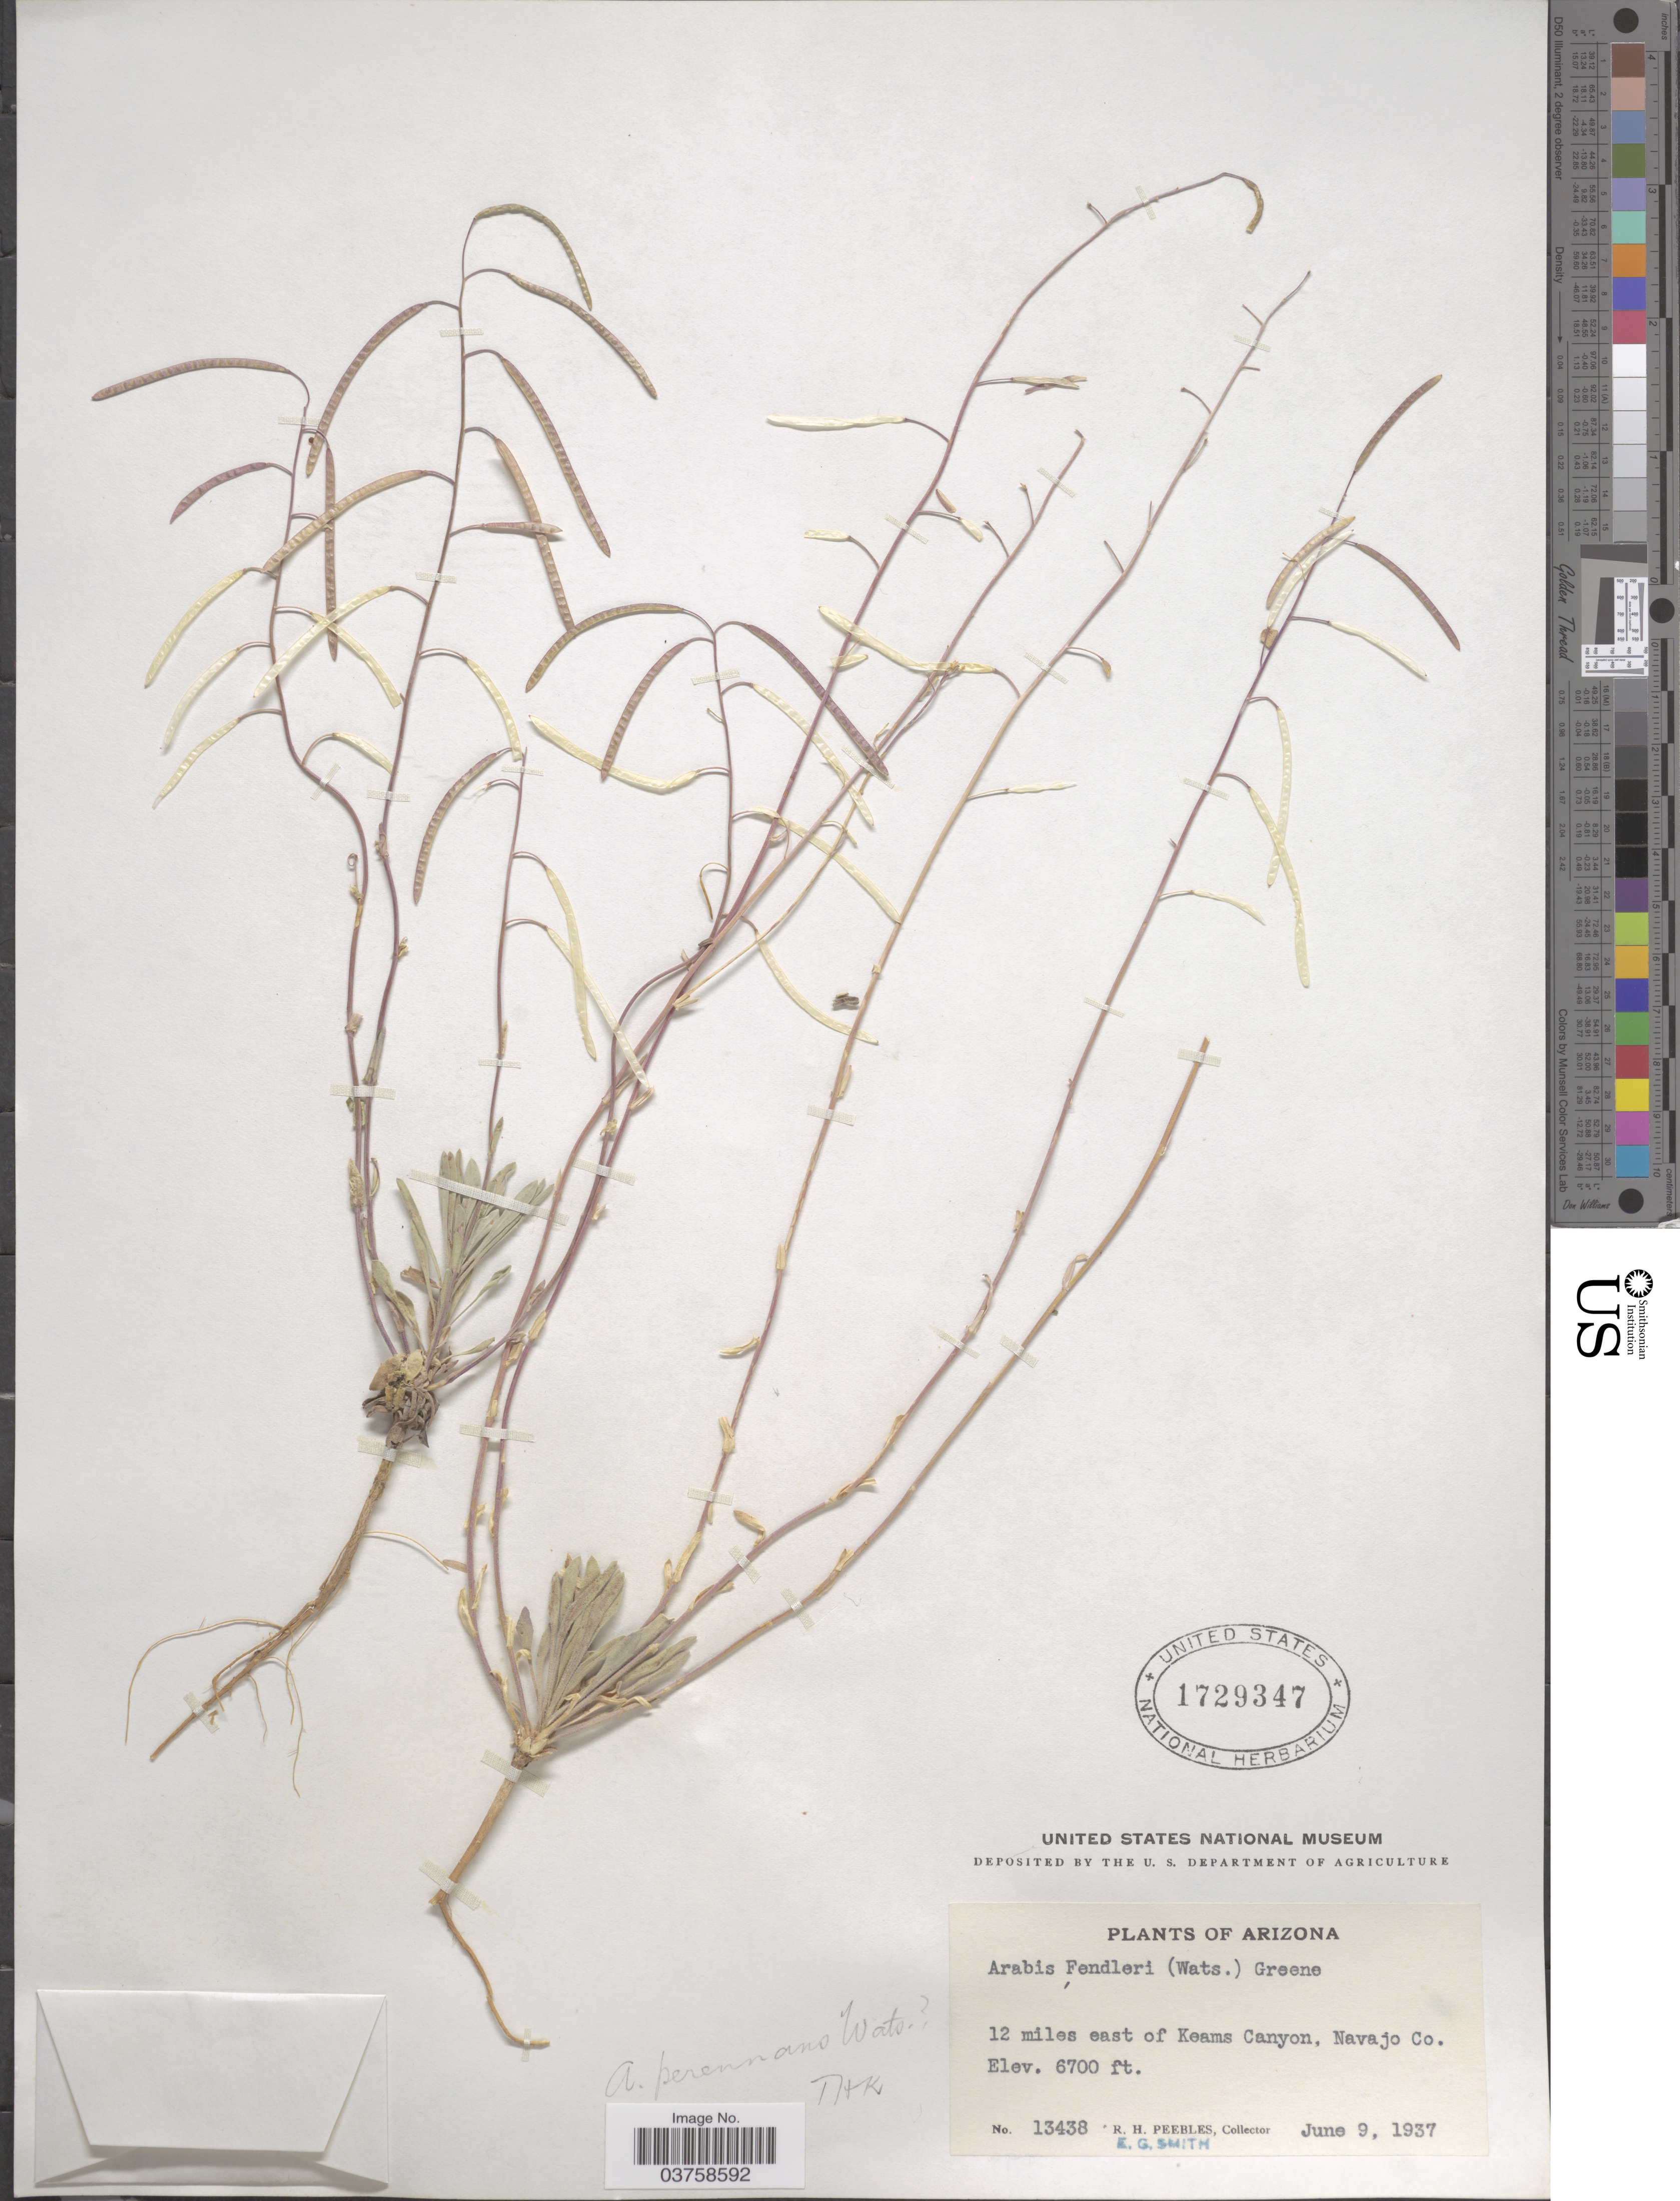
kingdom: Plantae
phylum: Tracheophyta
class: Magnoliopsida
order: Brassicales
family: Brassicaceae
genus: Arabis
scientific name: Arabis perennans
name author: S. Watson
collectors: R. H. Peebles & E. G. Smith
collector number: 13438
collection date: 1937-06-09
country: United States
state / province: Arizona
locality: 12 miles east of Keams Canyon, Navajo Co.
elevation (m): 2042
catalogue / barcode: US 1729347